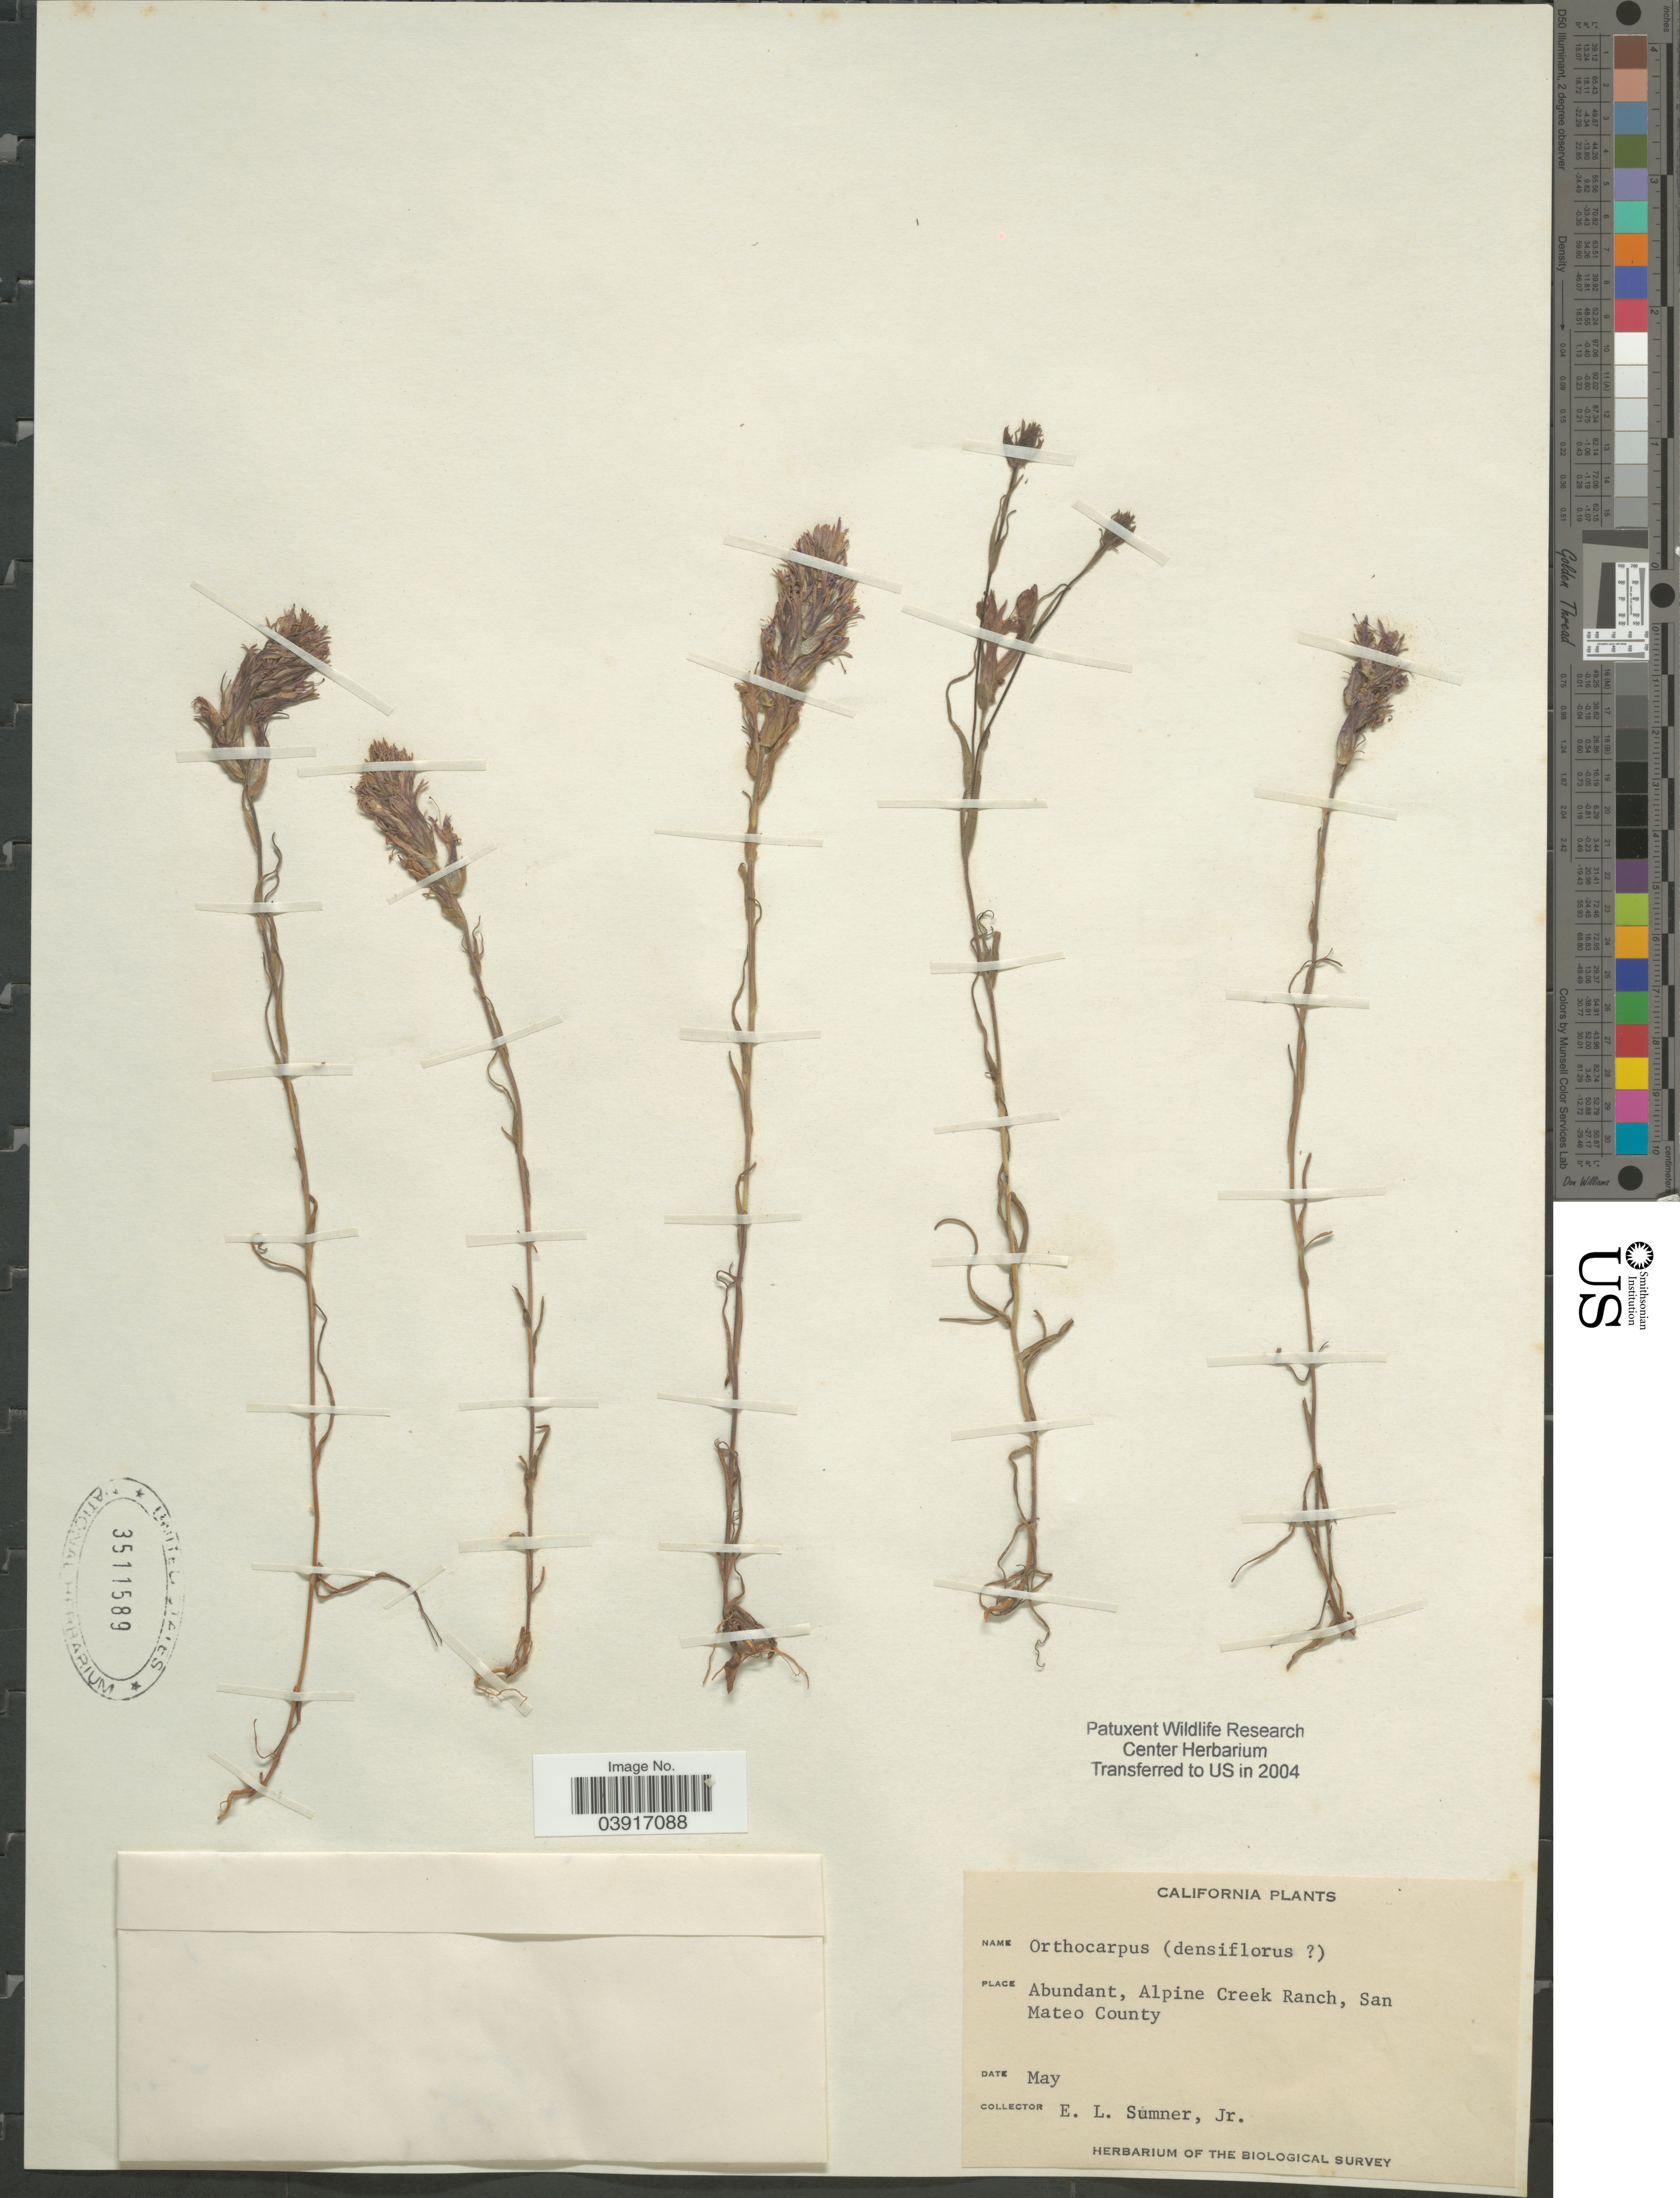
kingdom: Plantae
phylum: Tracheophyta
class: Magnoliopsida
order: Lamiales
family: Orobanchaceae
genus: Orthocarpus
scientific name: Orthocarpus densiflorus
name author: Benth.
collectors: E. Summer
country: United States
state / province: California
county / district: San Mateo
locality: Alpine Creek Ranch, San Mateo County.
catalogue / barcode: US 3511589